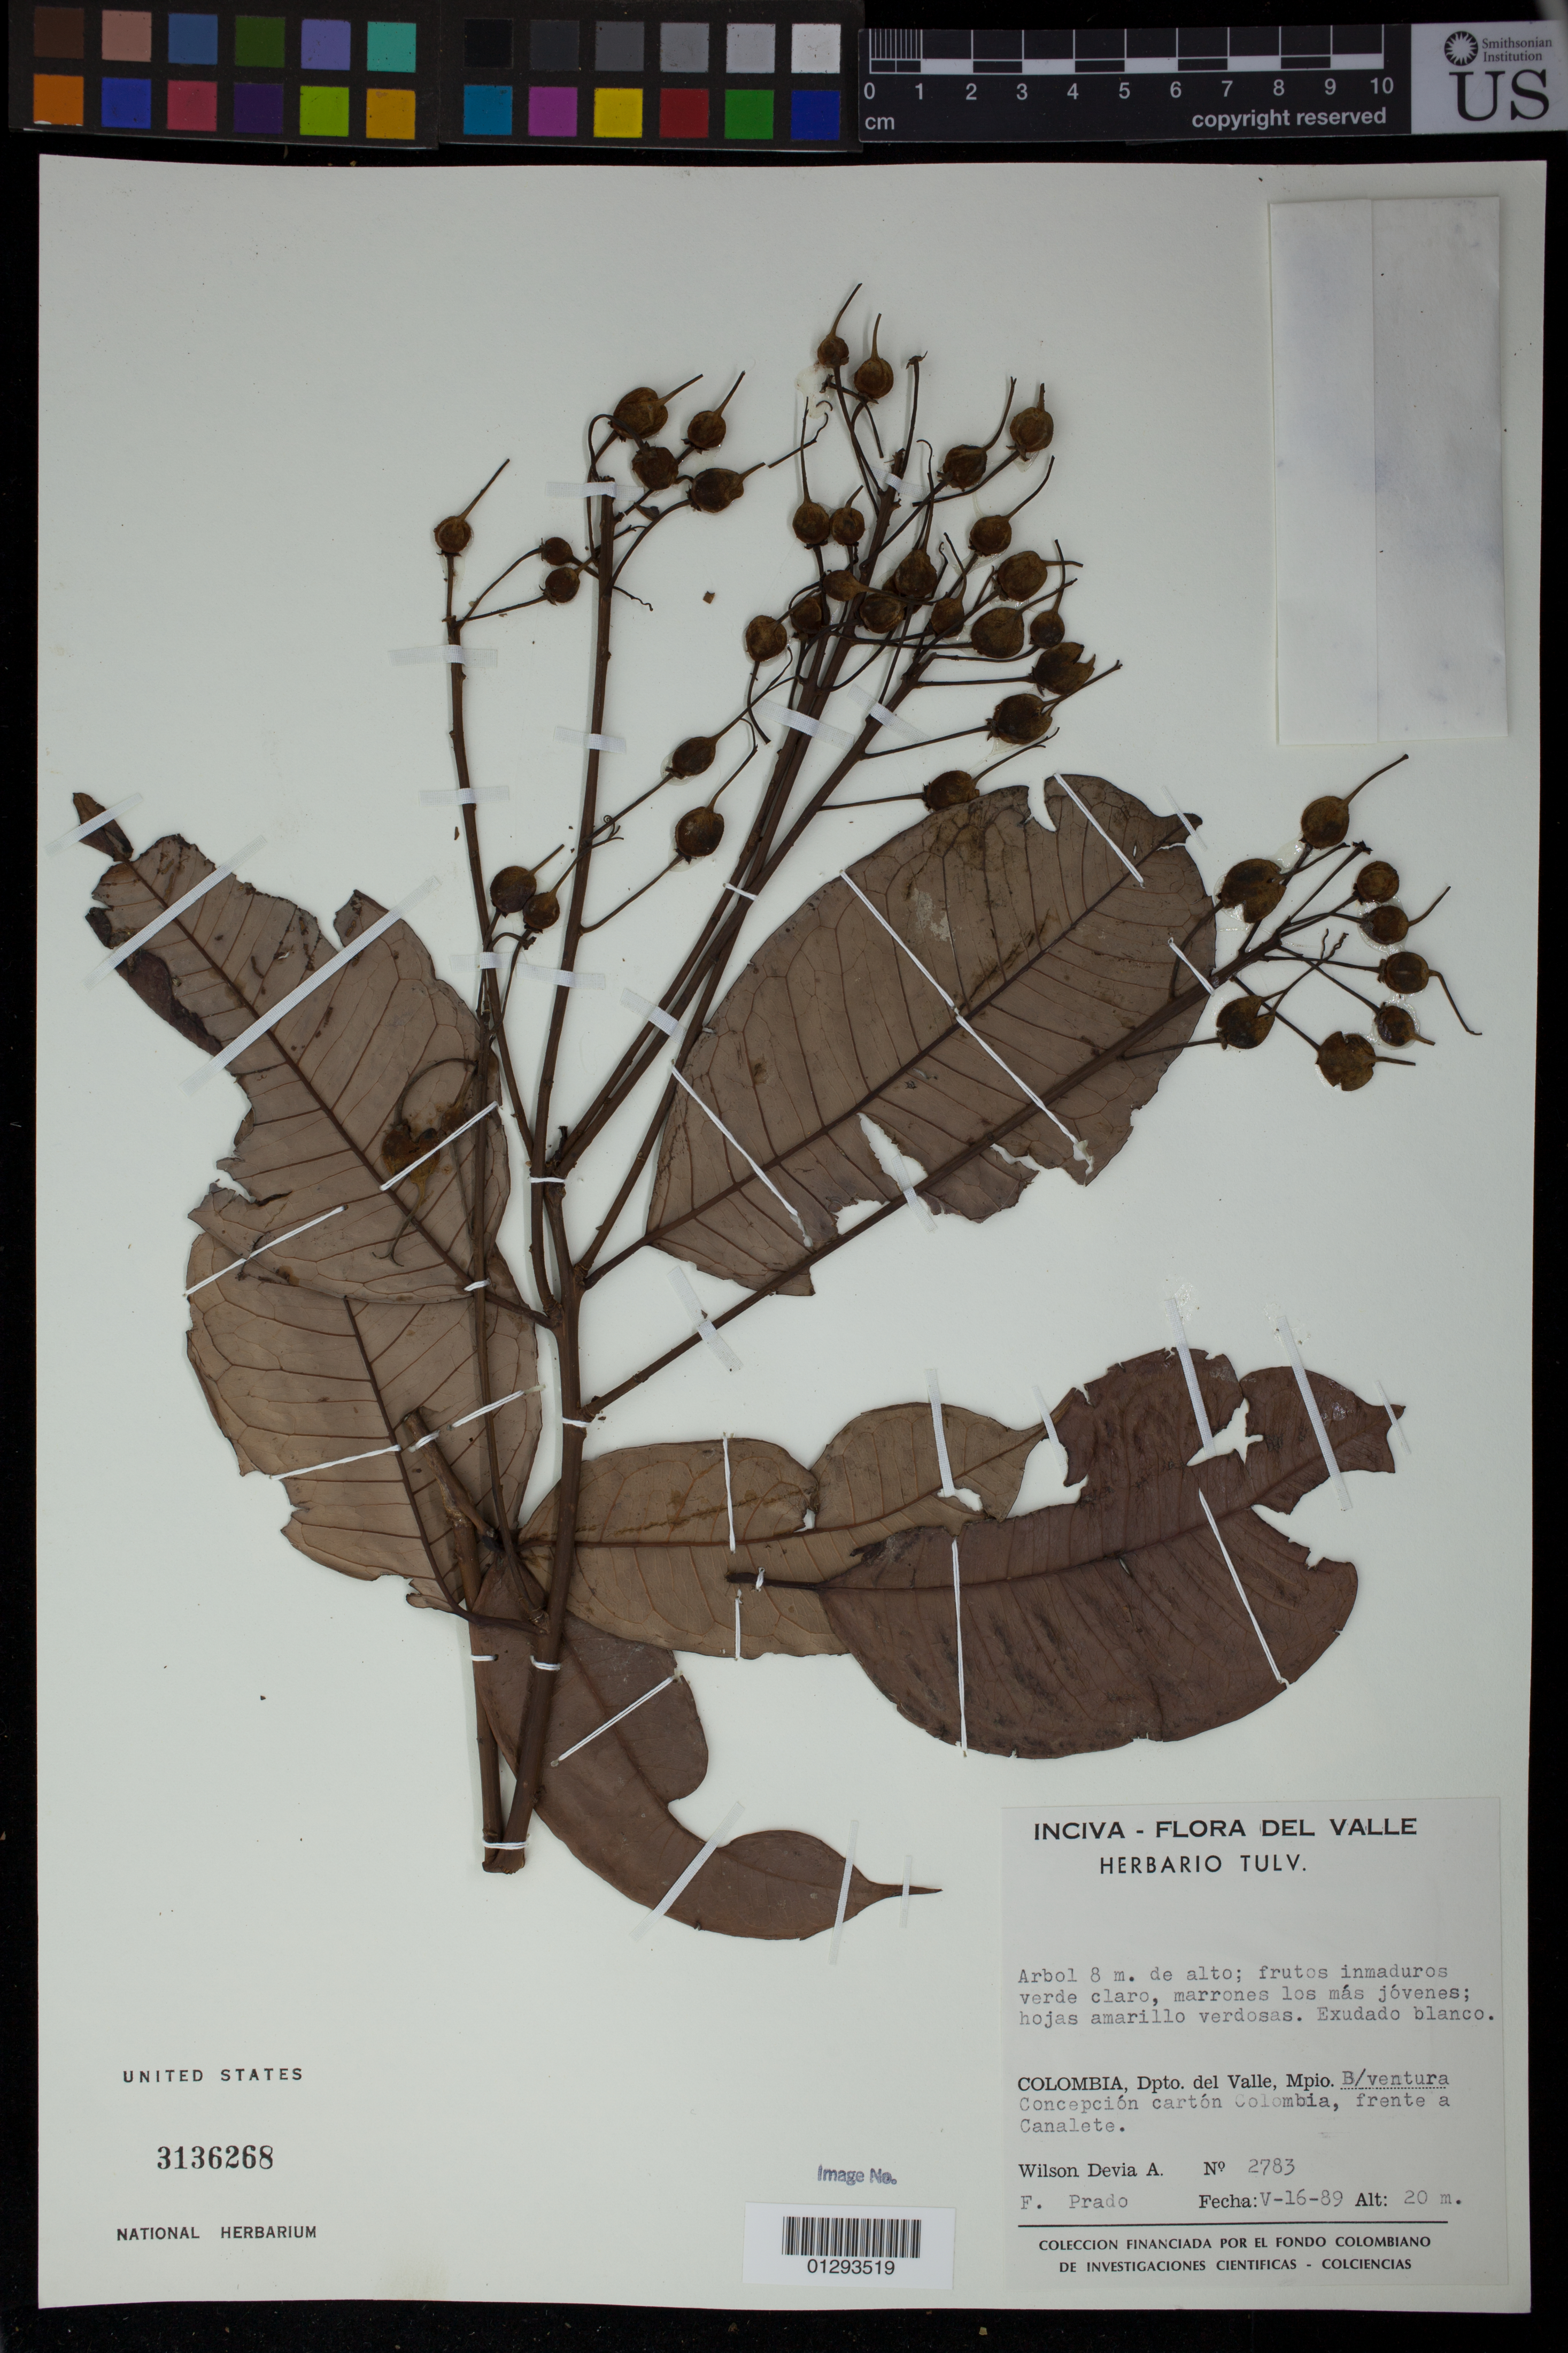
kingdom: Plantae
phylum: Tracheophyta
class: Magnoliopsida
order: Malpighiales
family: Euphorbiaceae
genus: Mabea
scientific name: Mabea sp.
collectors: D. A. Wilson & F. Prado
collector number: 2783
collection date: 1989-05-16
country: Colombia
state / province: Valle del Cauca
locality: Mpio. B/ventura Concepcion carton Colombia, frente a Canalete.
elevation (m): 20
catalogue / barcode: US 3136268